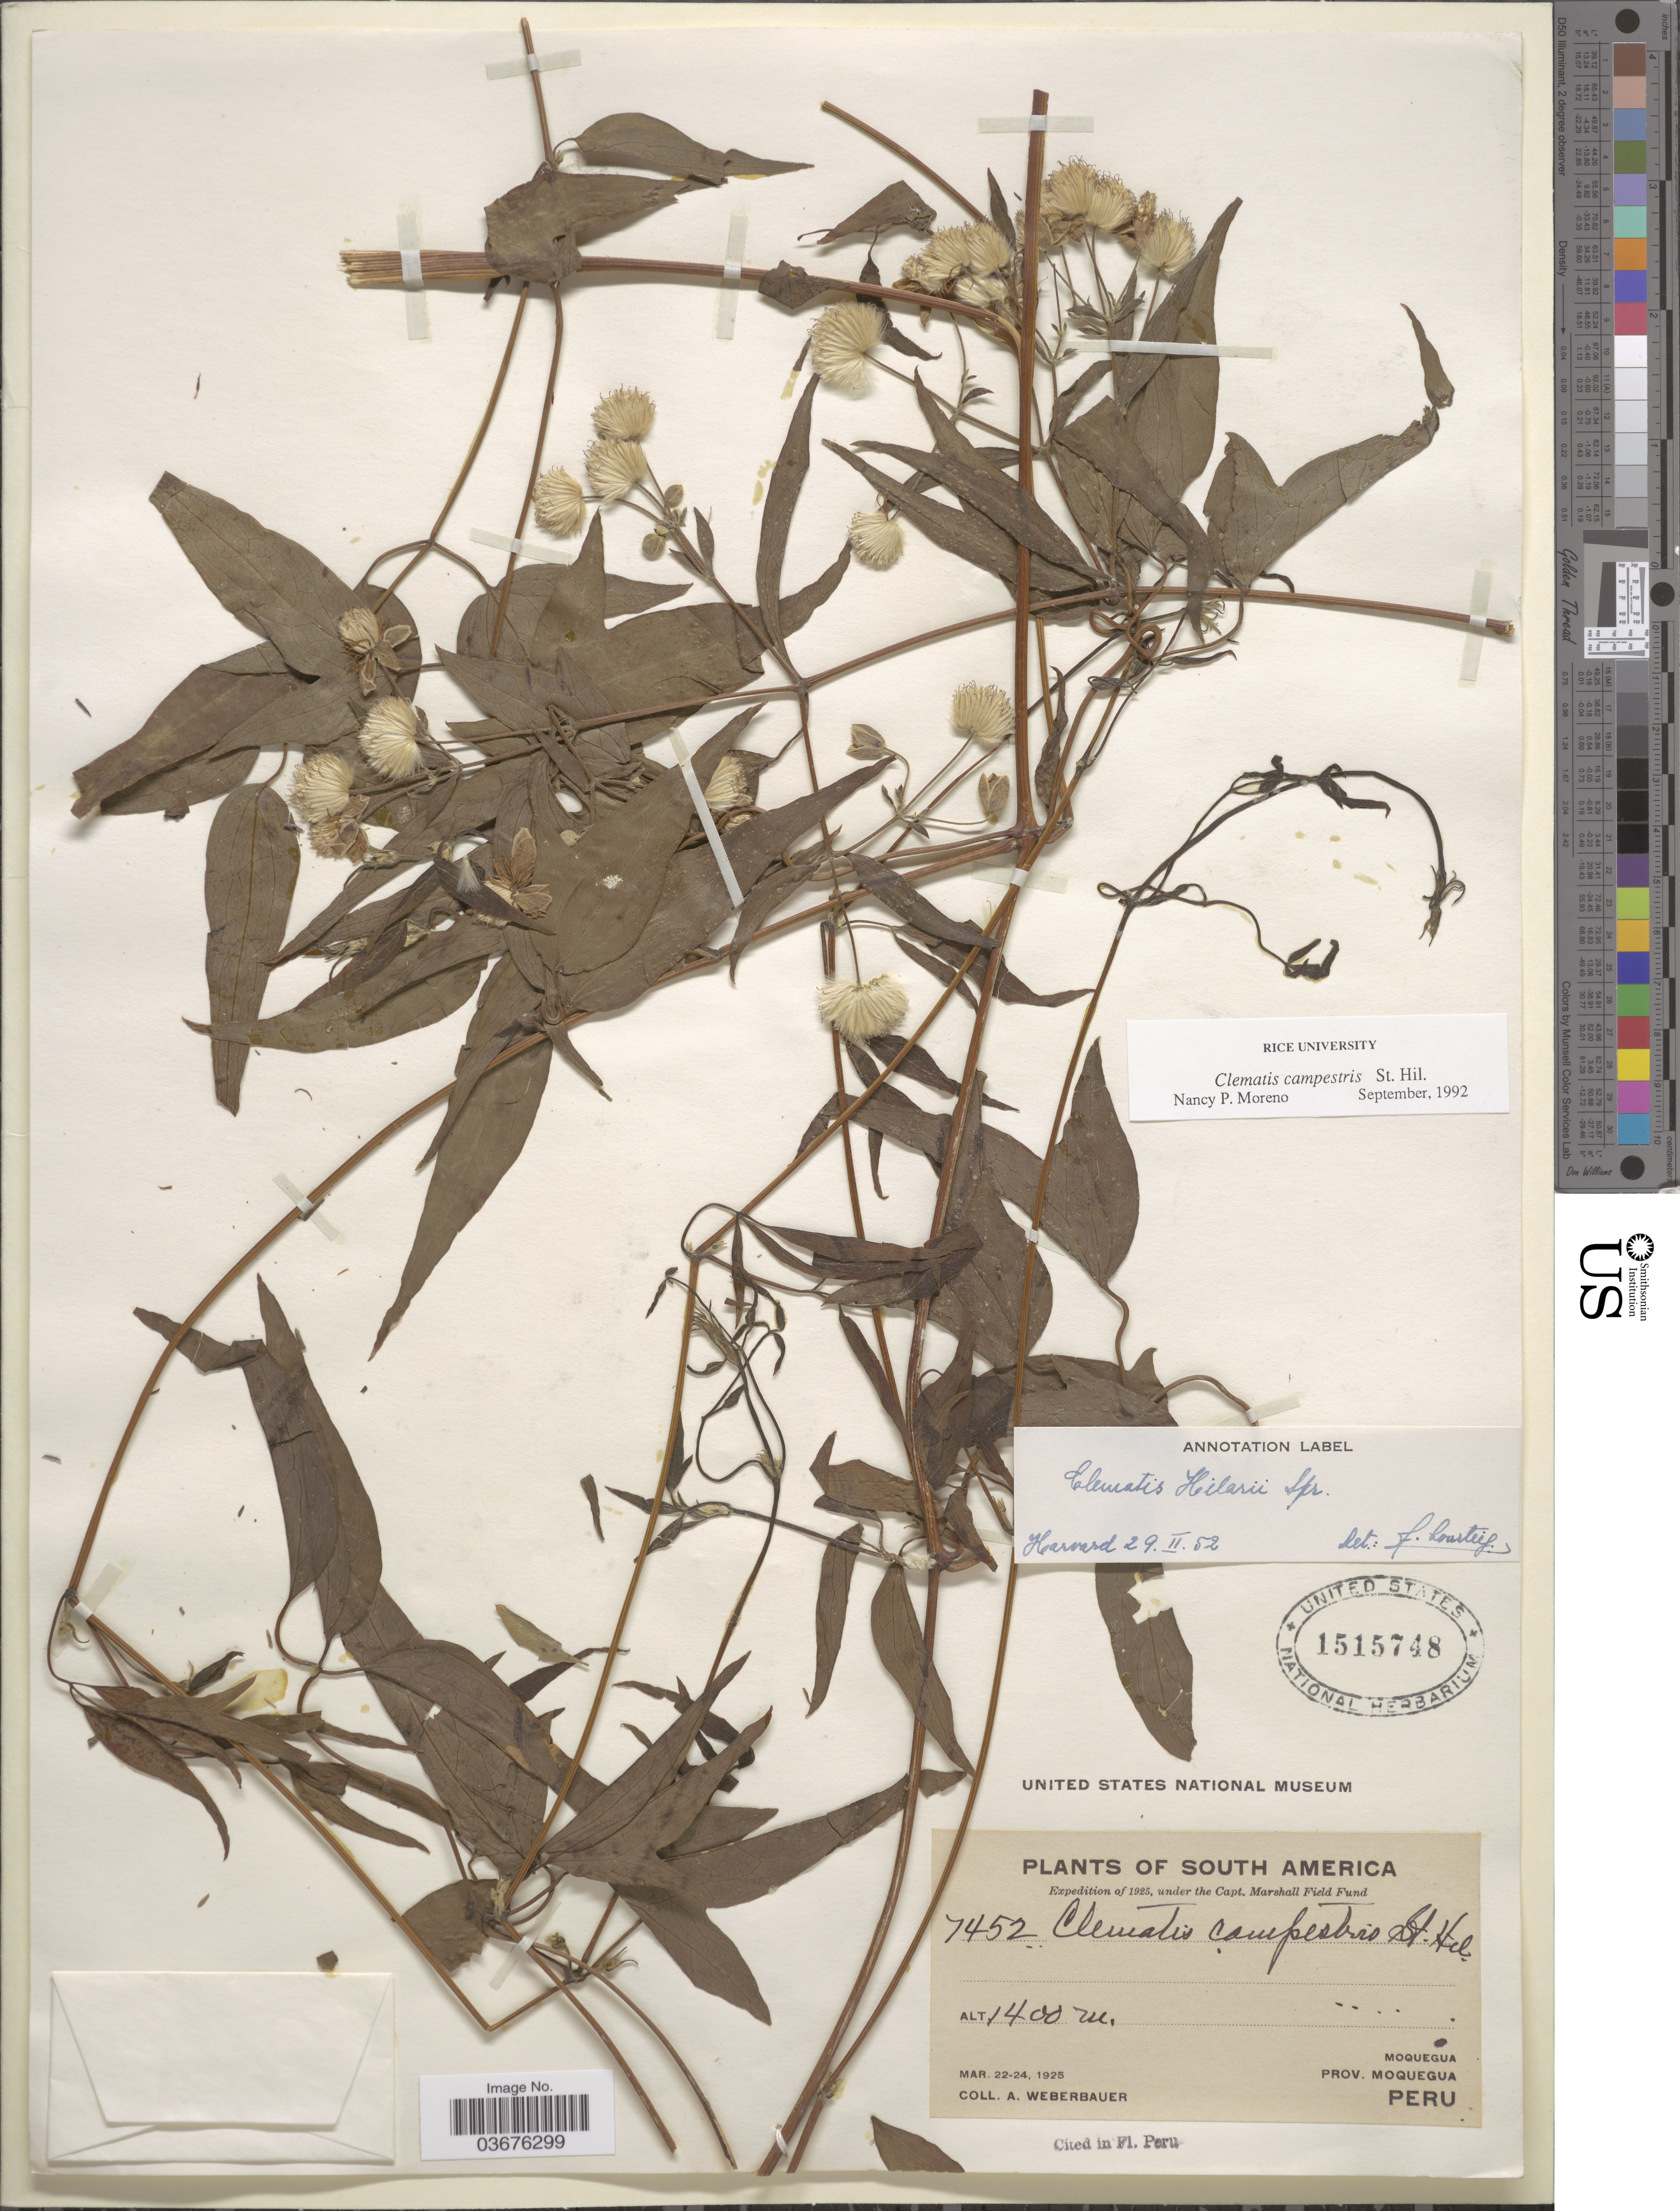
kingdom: Plantae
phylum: Tracheophyta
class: Magnoliopsida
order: Ranunculales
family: Ranunculaceae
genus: Clematis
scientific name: Clematis campestris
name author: A. St.-Hil.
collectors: A. Weberbauer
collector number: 7452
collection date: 1925-03-22/1925-03-24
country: Peru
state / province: Moquegua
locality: Moquegua.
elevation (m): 1400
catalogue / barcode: US 1515748